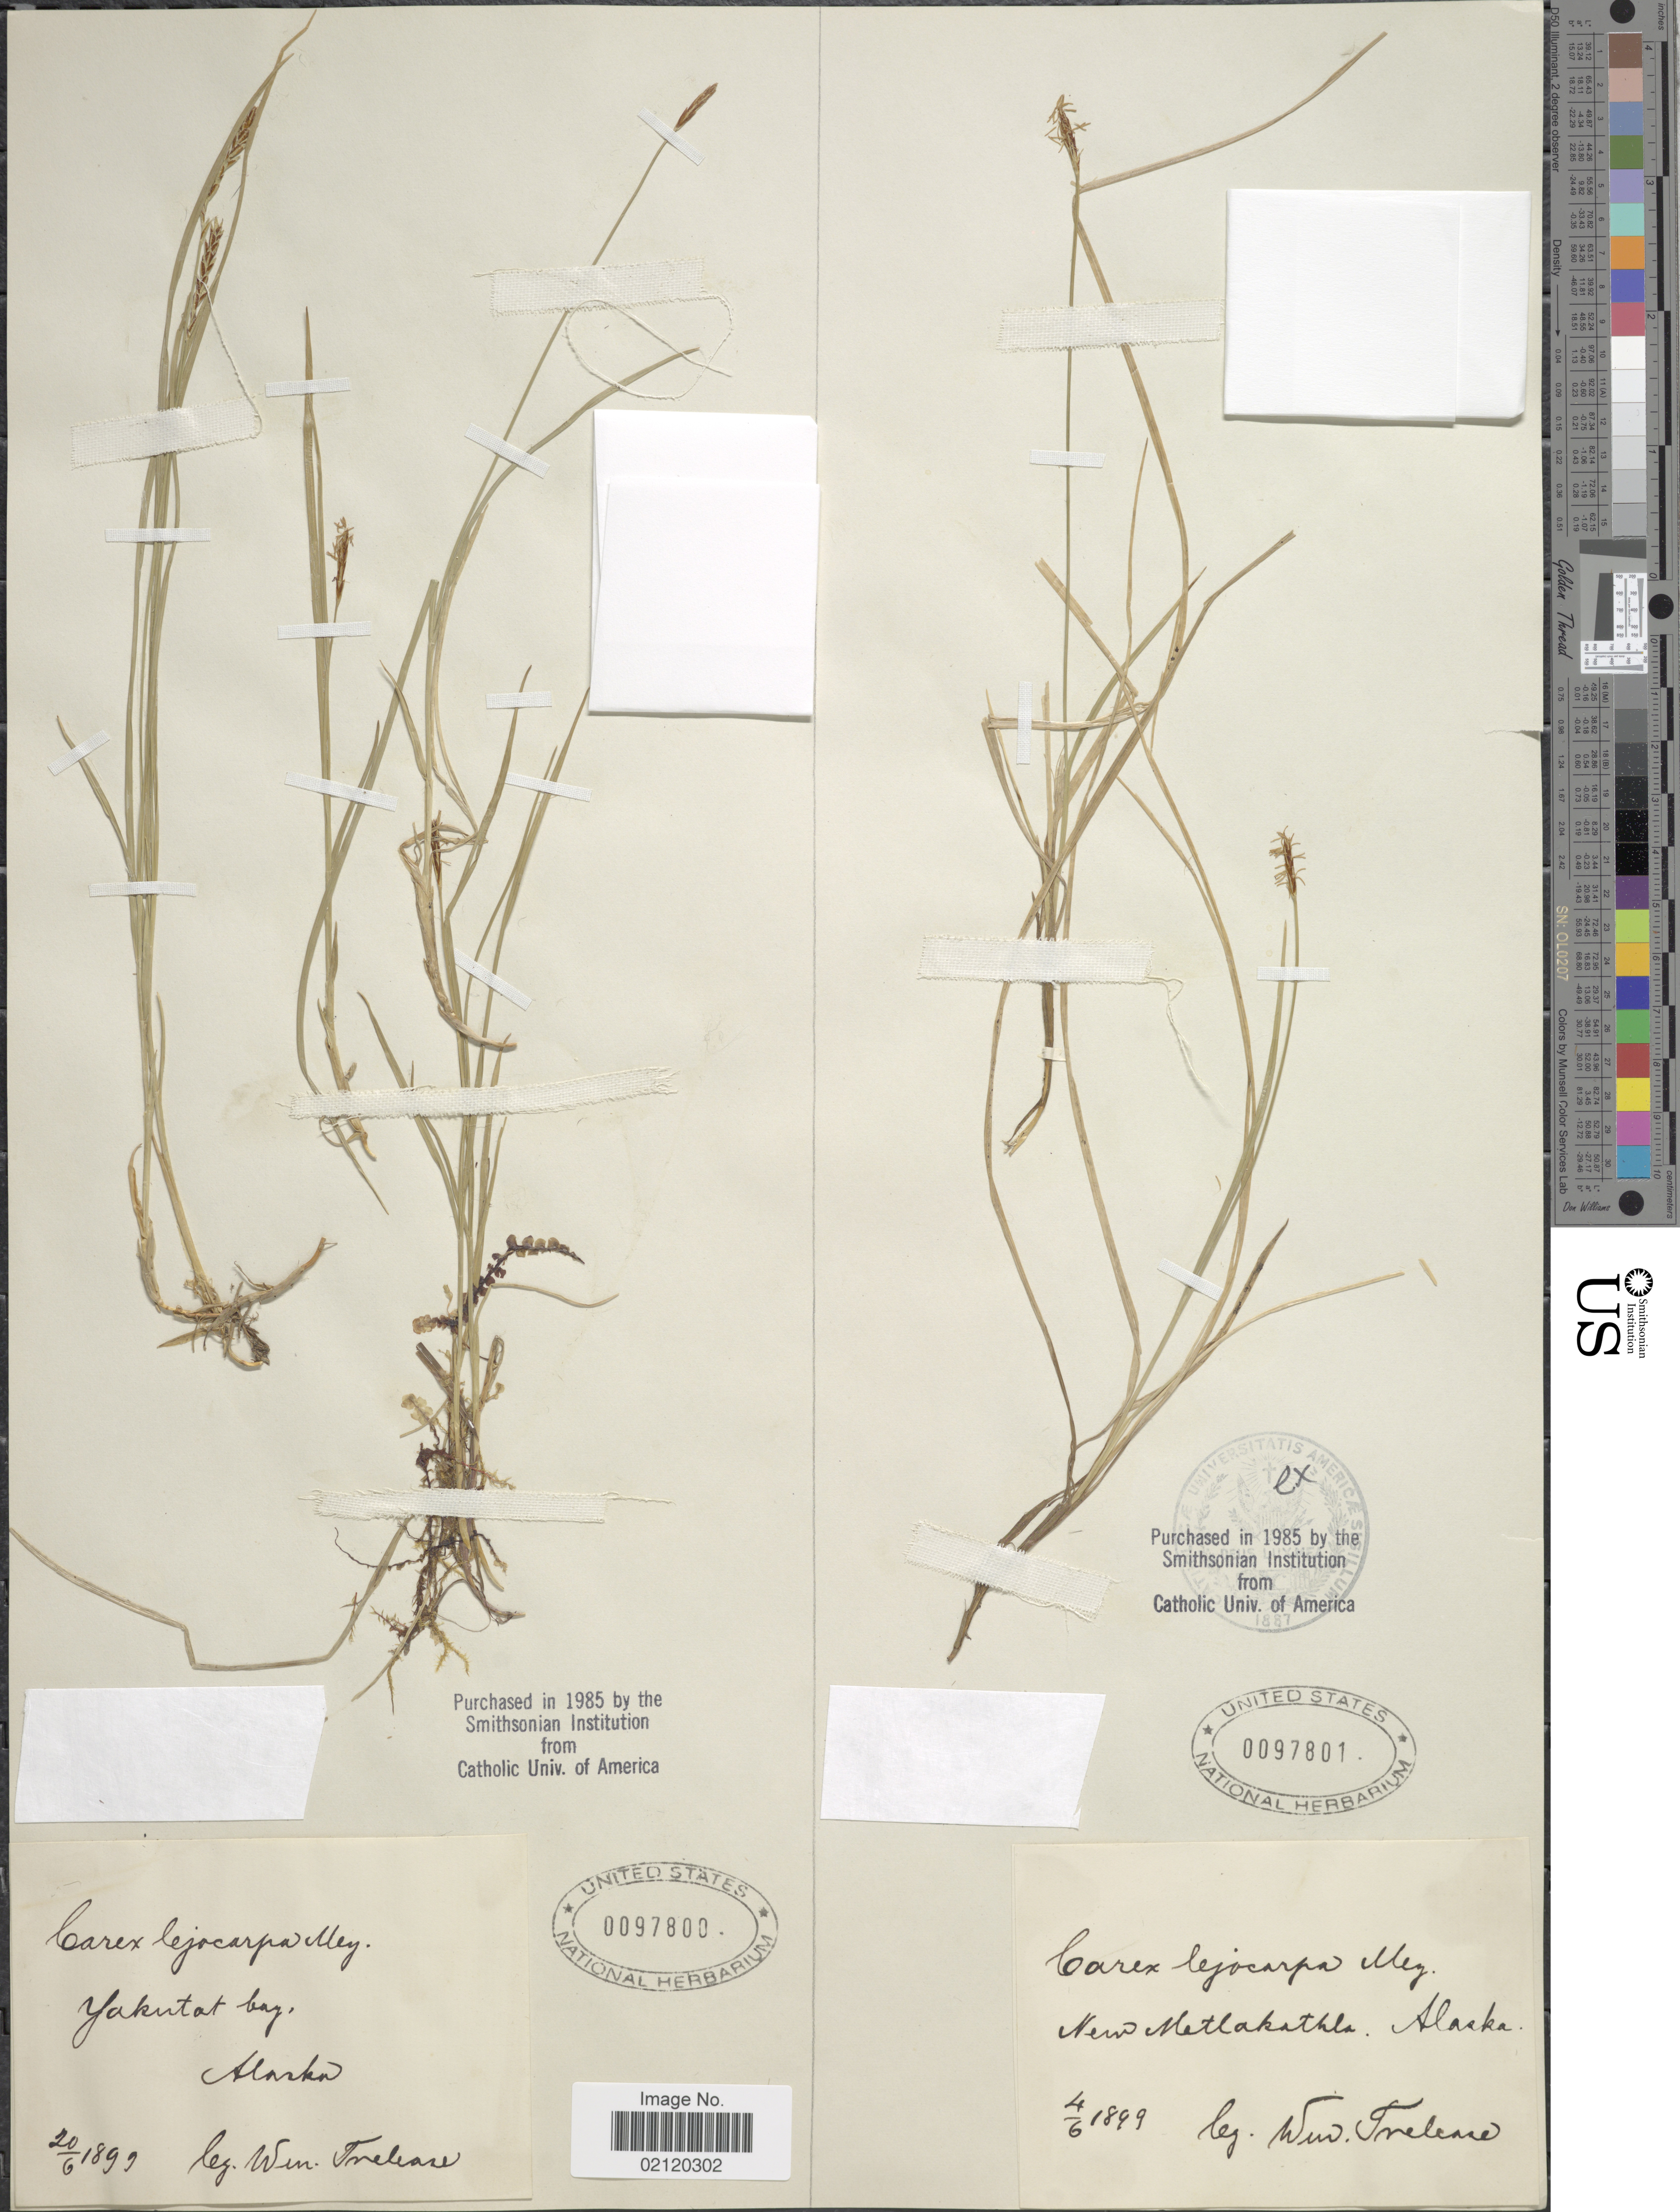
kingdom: Plantae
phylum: Tracheophyta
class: Liliopsida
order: Poales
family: Cyperaceae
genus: Carex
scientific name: Carex anthoxanthea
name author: J. Presl & C. Presl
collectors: W. Trelease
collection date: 1899-06-20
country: United States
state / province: Alaska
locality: Yakutat Bay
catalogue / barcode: US 97800